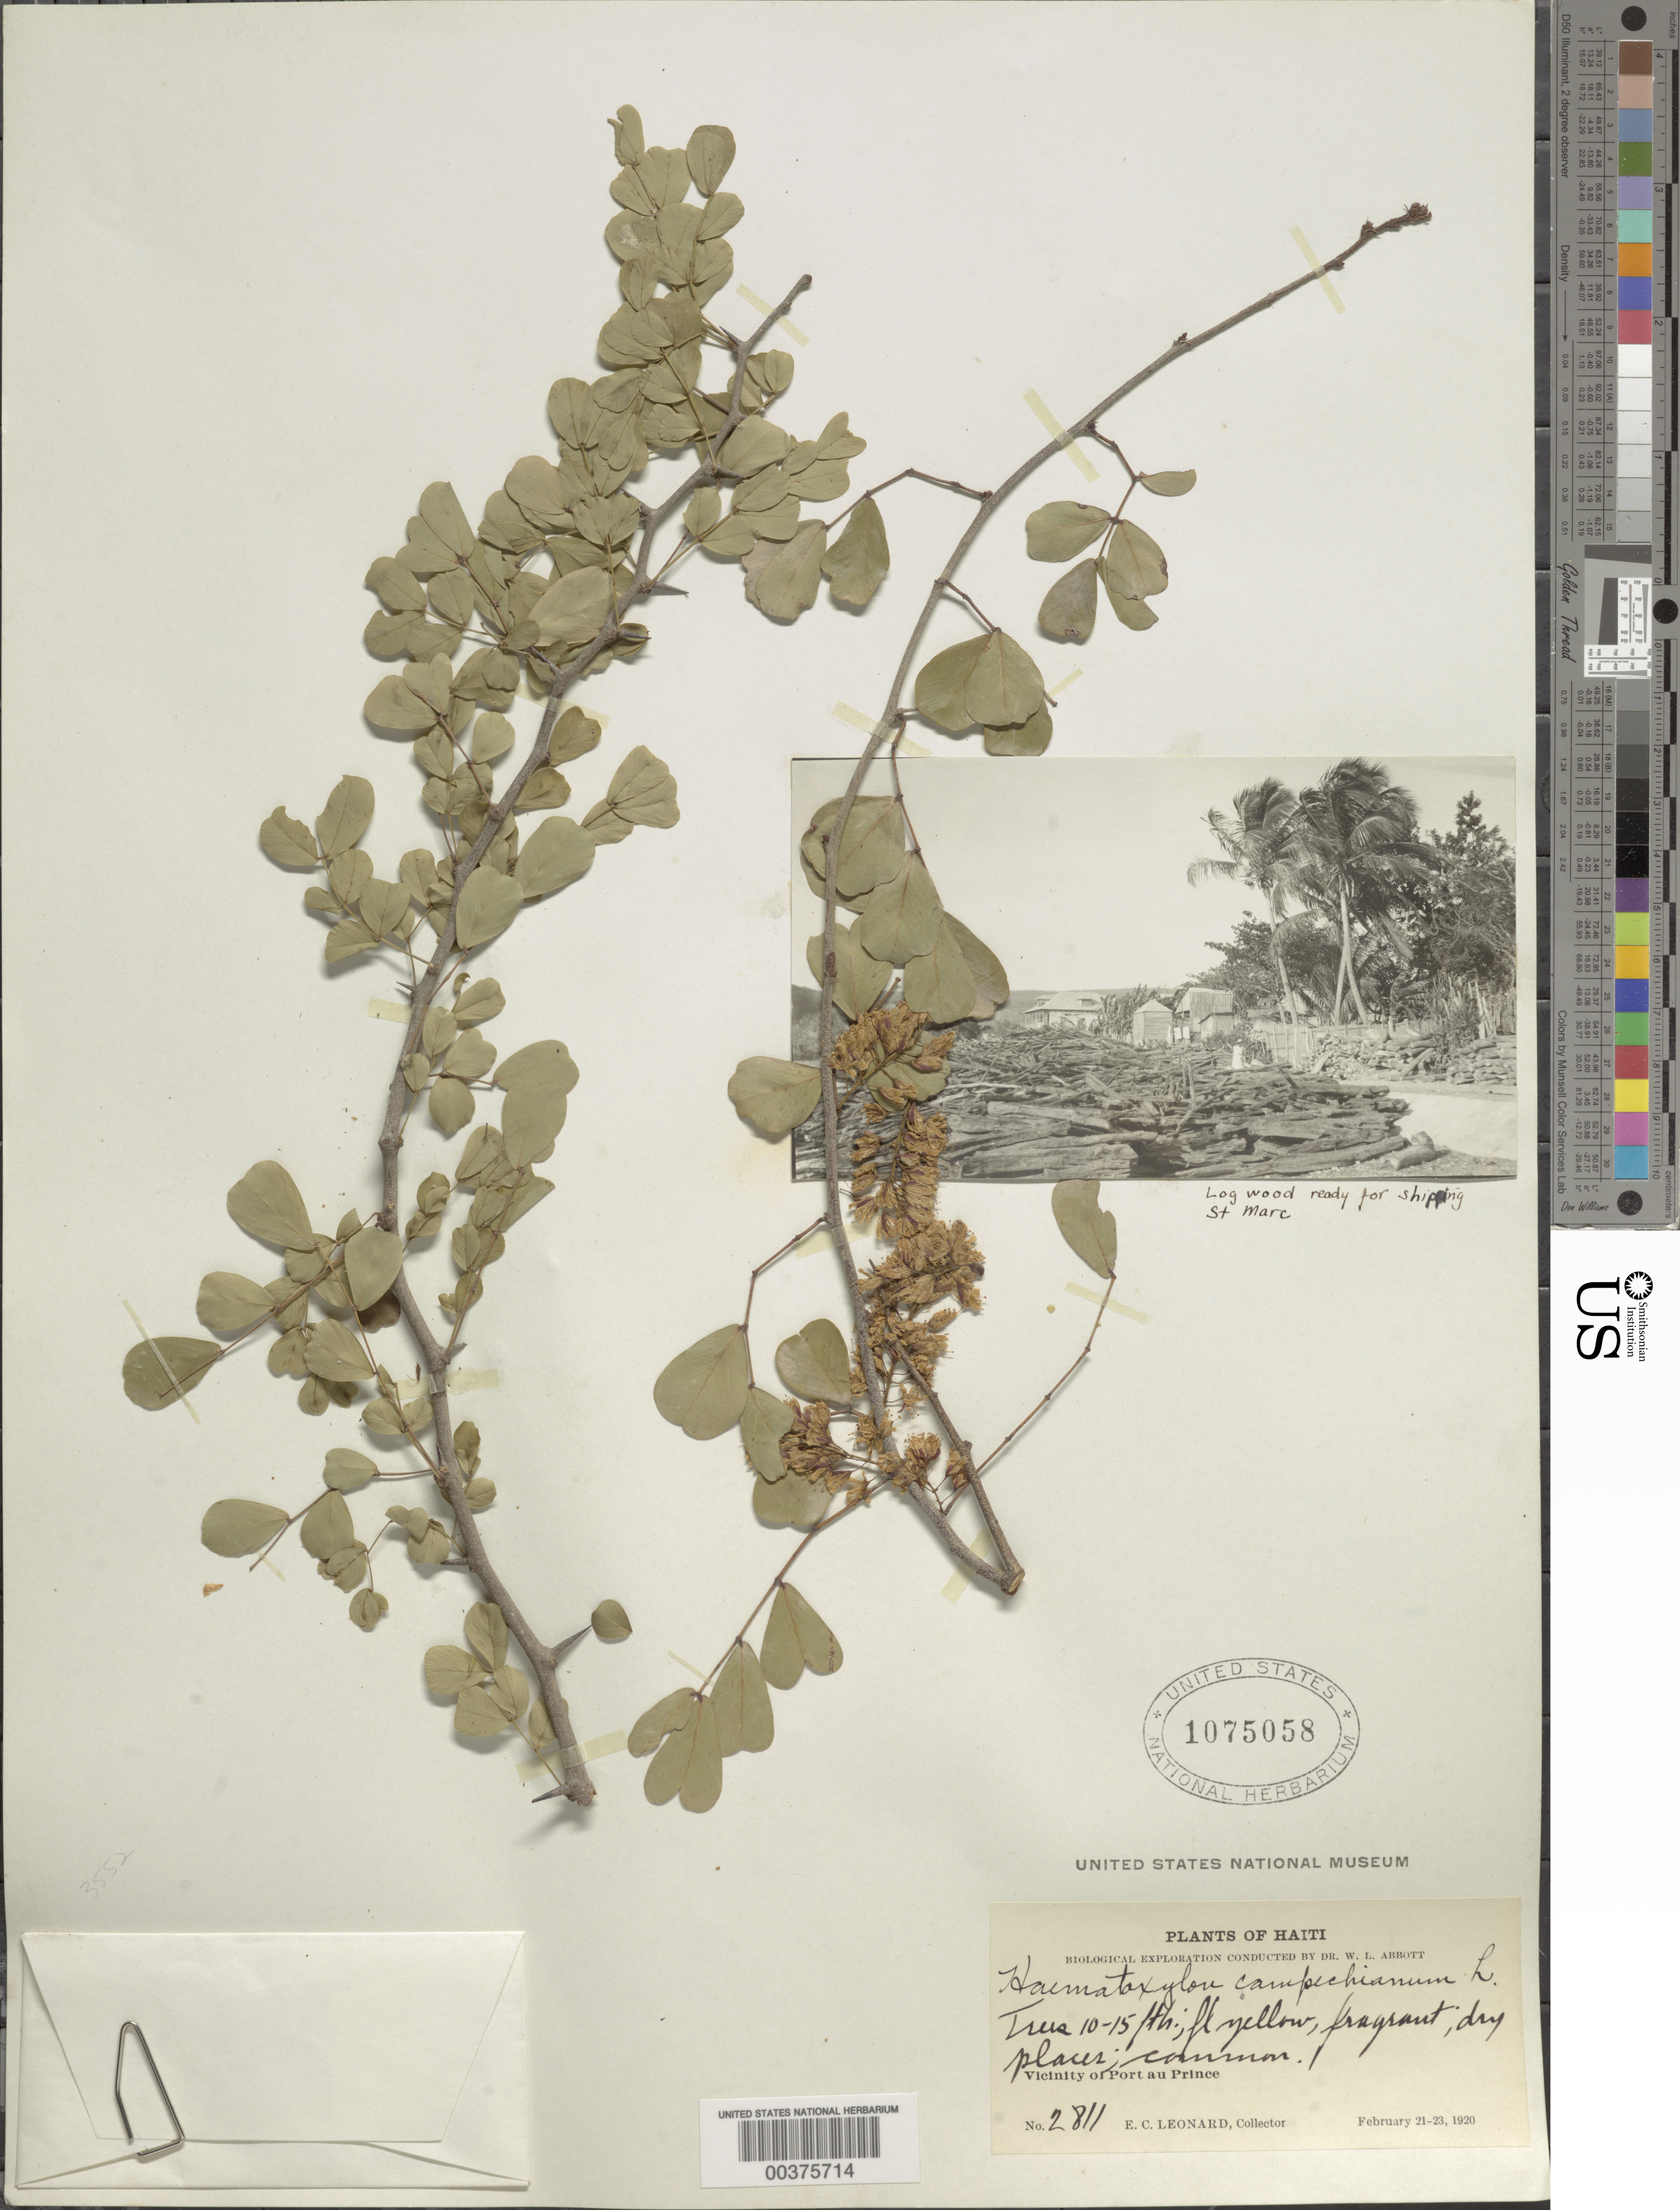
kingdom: Plantae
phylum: Tracheophyta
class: Magnoliopsida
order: Fabales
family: Fabaceae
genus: Haematoxylum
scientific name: Haematoxylum campechianum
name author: L.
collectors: E. C. Leonard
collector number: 2811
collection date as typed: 21 Feb 1920 to 23 Feb 1920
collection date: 1920-02-21/1920-02-23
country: Haiti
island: Hispaniola Island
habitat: Dry places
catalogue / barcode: US 1075058